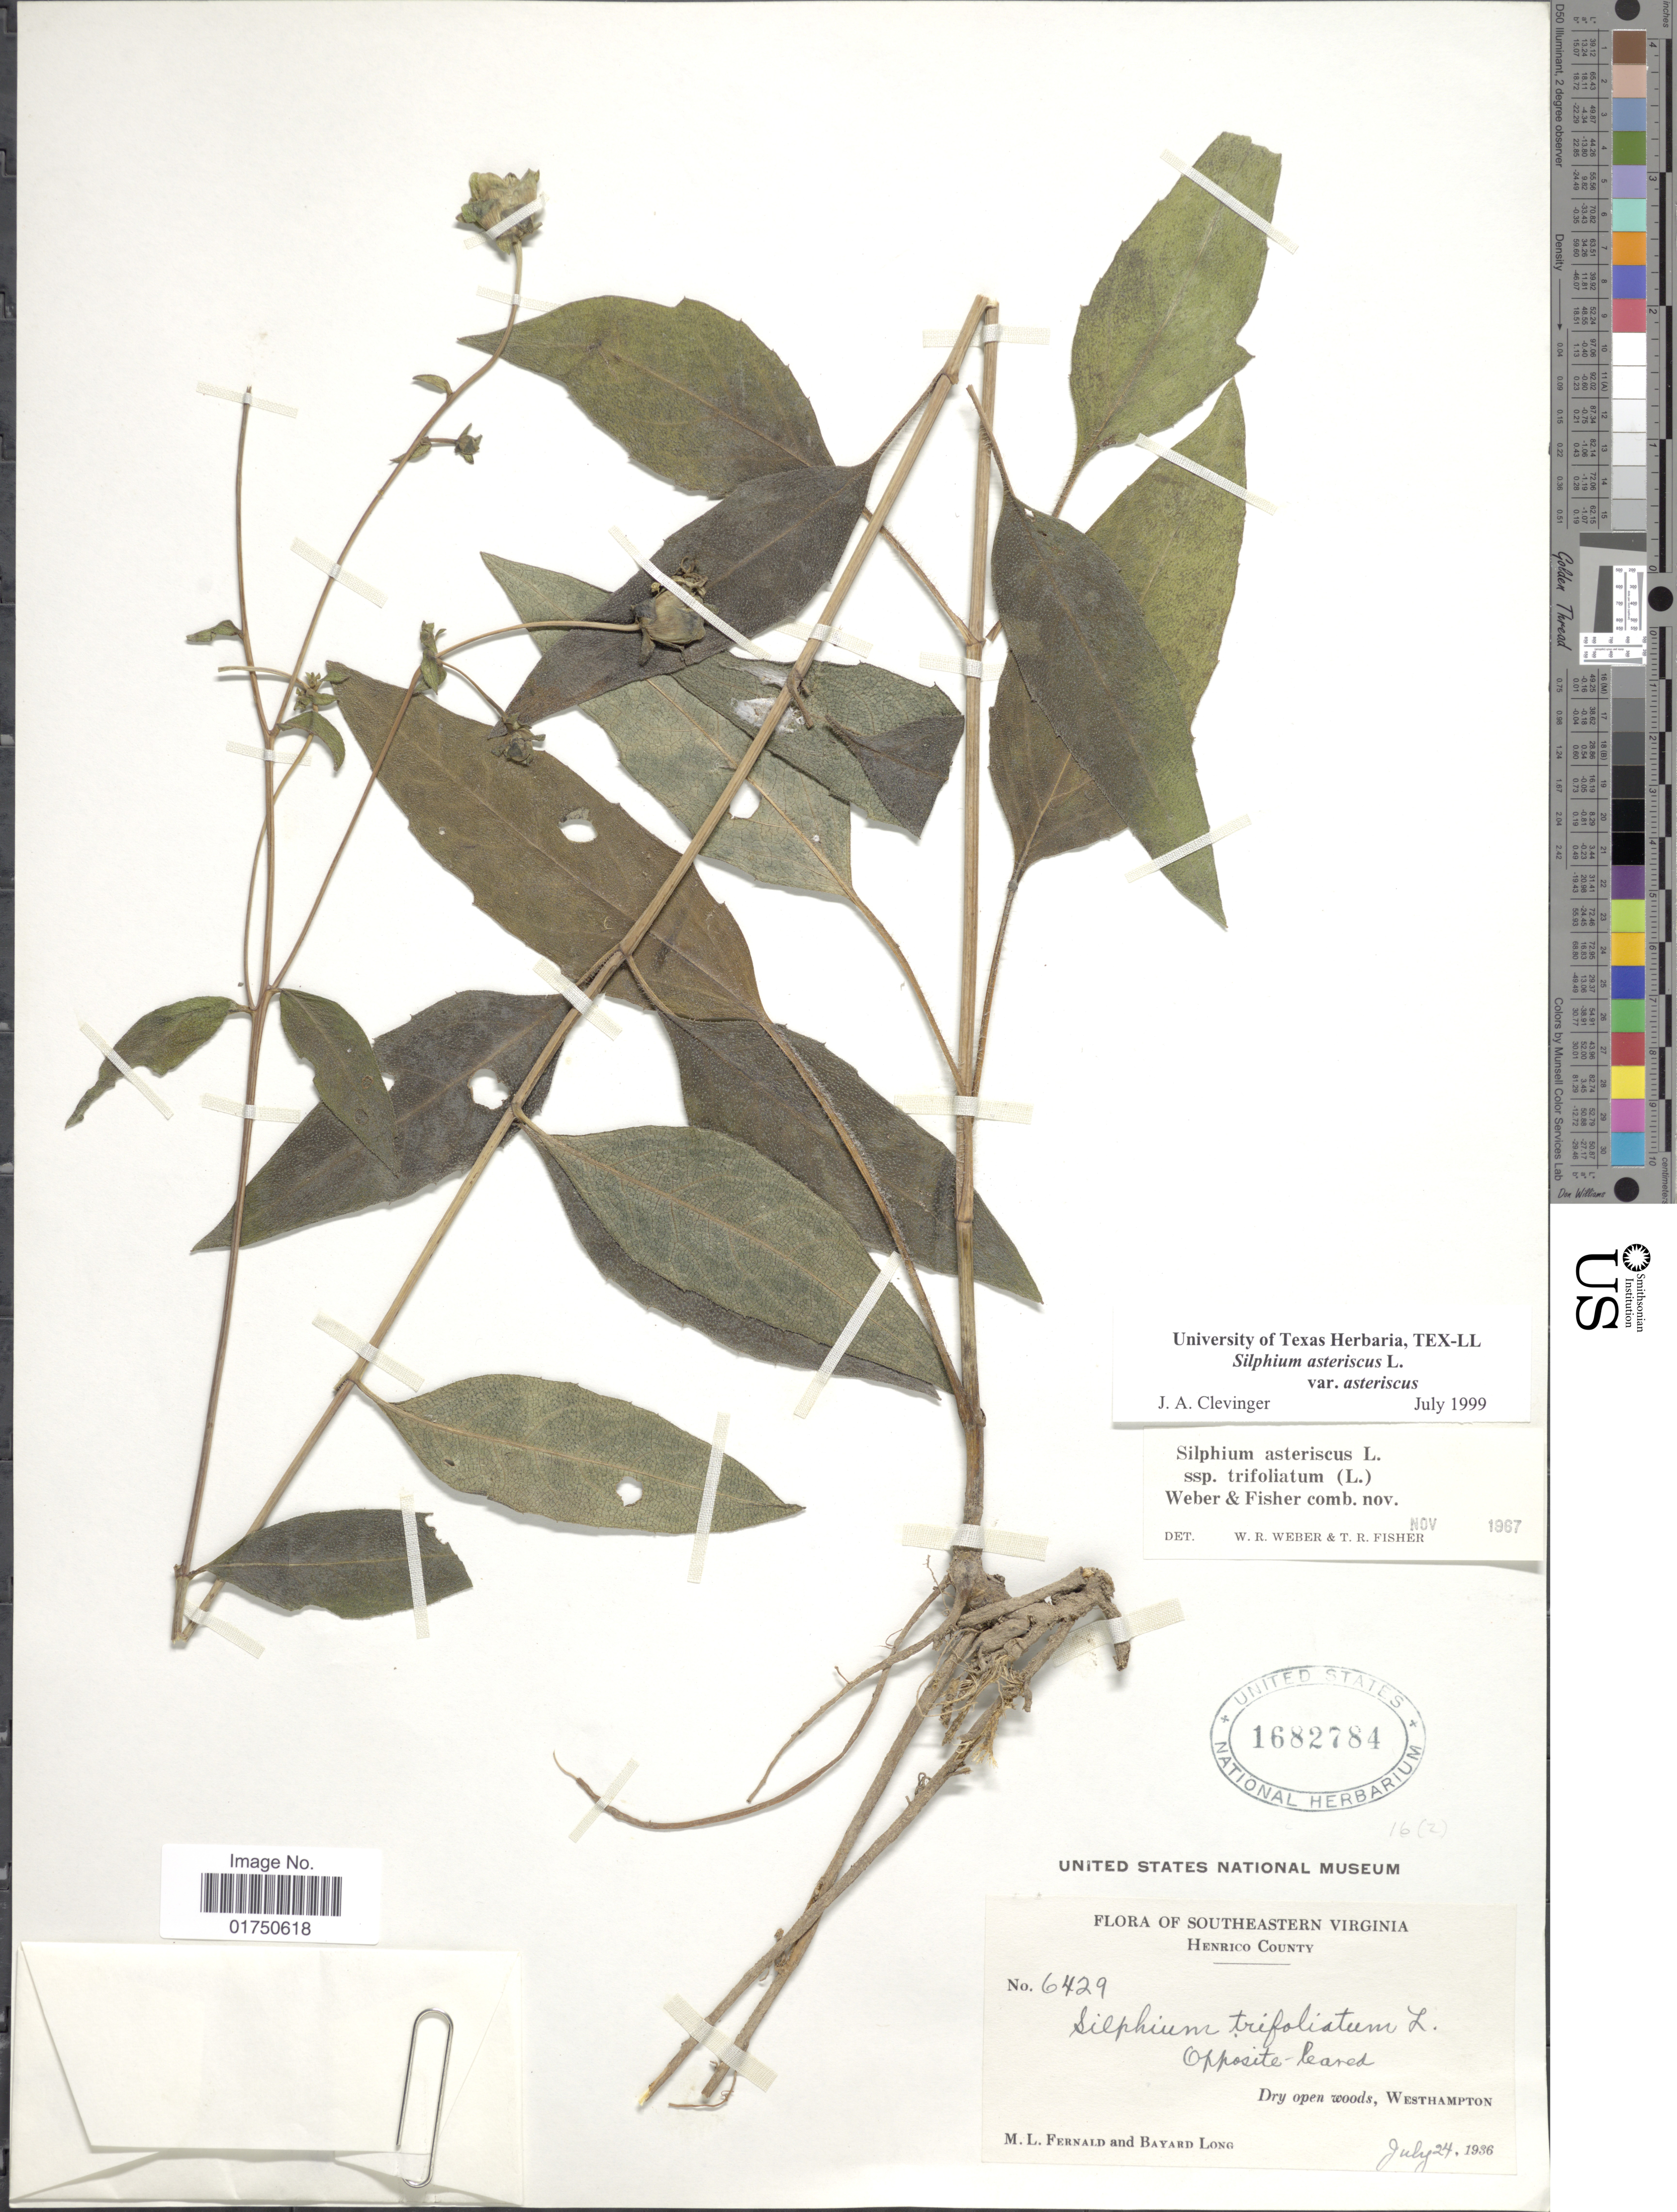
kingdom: Plantae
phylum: Tracheophyta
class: Magnoliopsida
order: Asterales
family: Asteraceae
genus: Silphium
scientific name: Silphium asteriscus var. asteriscus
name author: L.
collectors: M. L. Fernald & B. Long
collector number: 6429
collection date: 1936-07-24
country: United States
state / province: Virginia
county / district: Henrico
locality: Southeastern Virginia. Henrico County. Dry open woods, Westhampton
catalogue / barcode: US 1682784